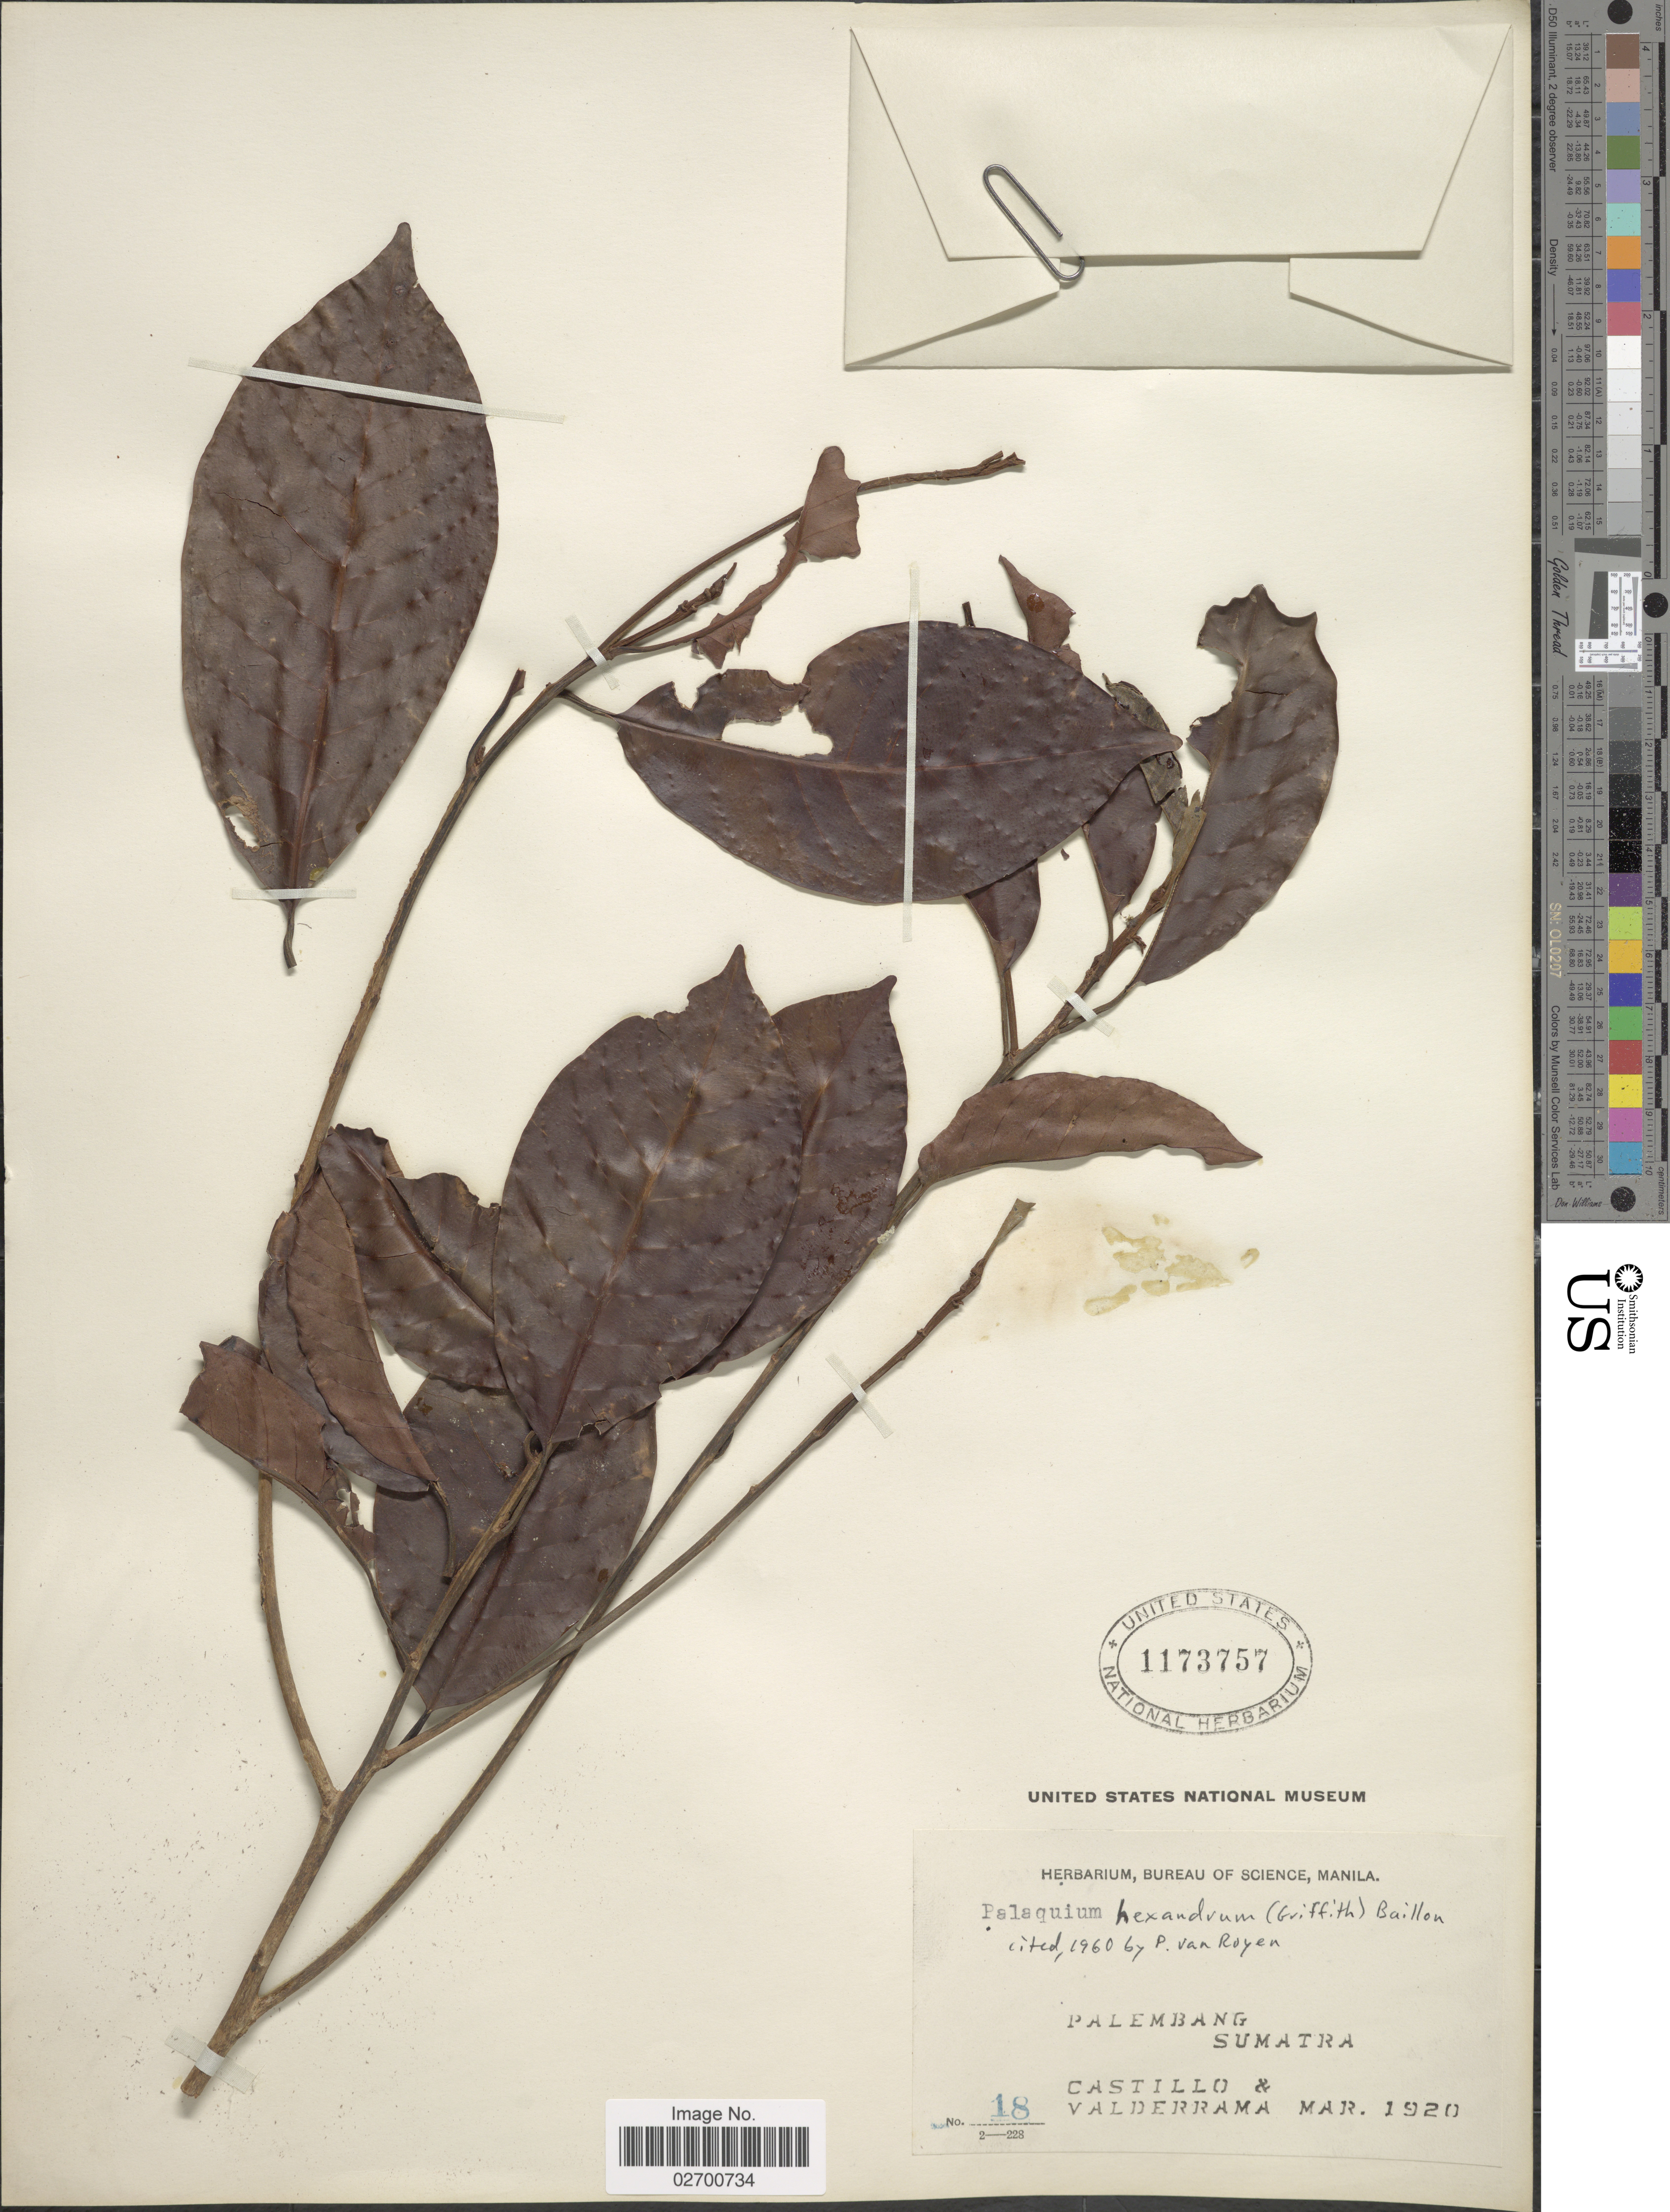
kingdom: Plantae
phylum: Tracheophyta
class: Magnoliopsida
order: Ericales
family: Sapotaceae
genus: Palaquium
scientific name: Palaquium hexandrum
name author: (Griff.) Baill.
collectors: Castillo, -- & -. Valderrama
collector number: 18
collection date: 1920-03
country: Indonesia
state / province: Sumatra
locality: Palembang, Sumatra.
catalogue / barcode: US 1173757